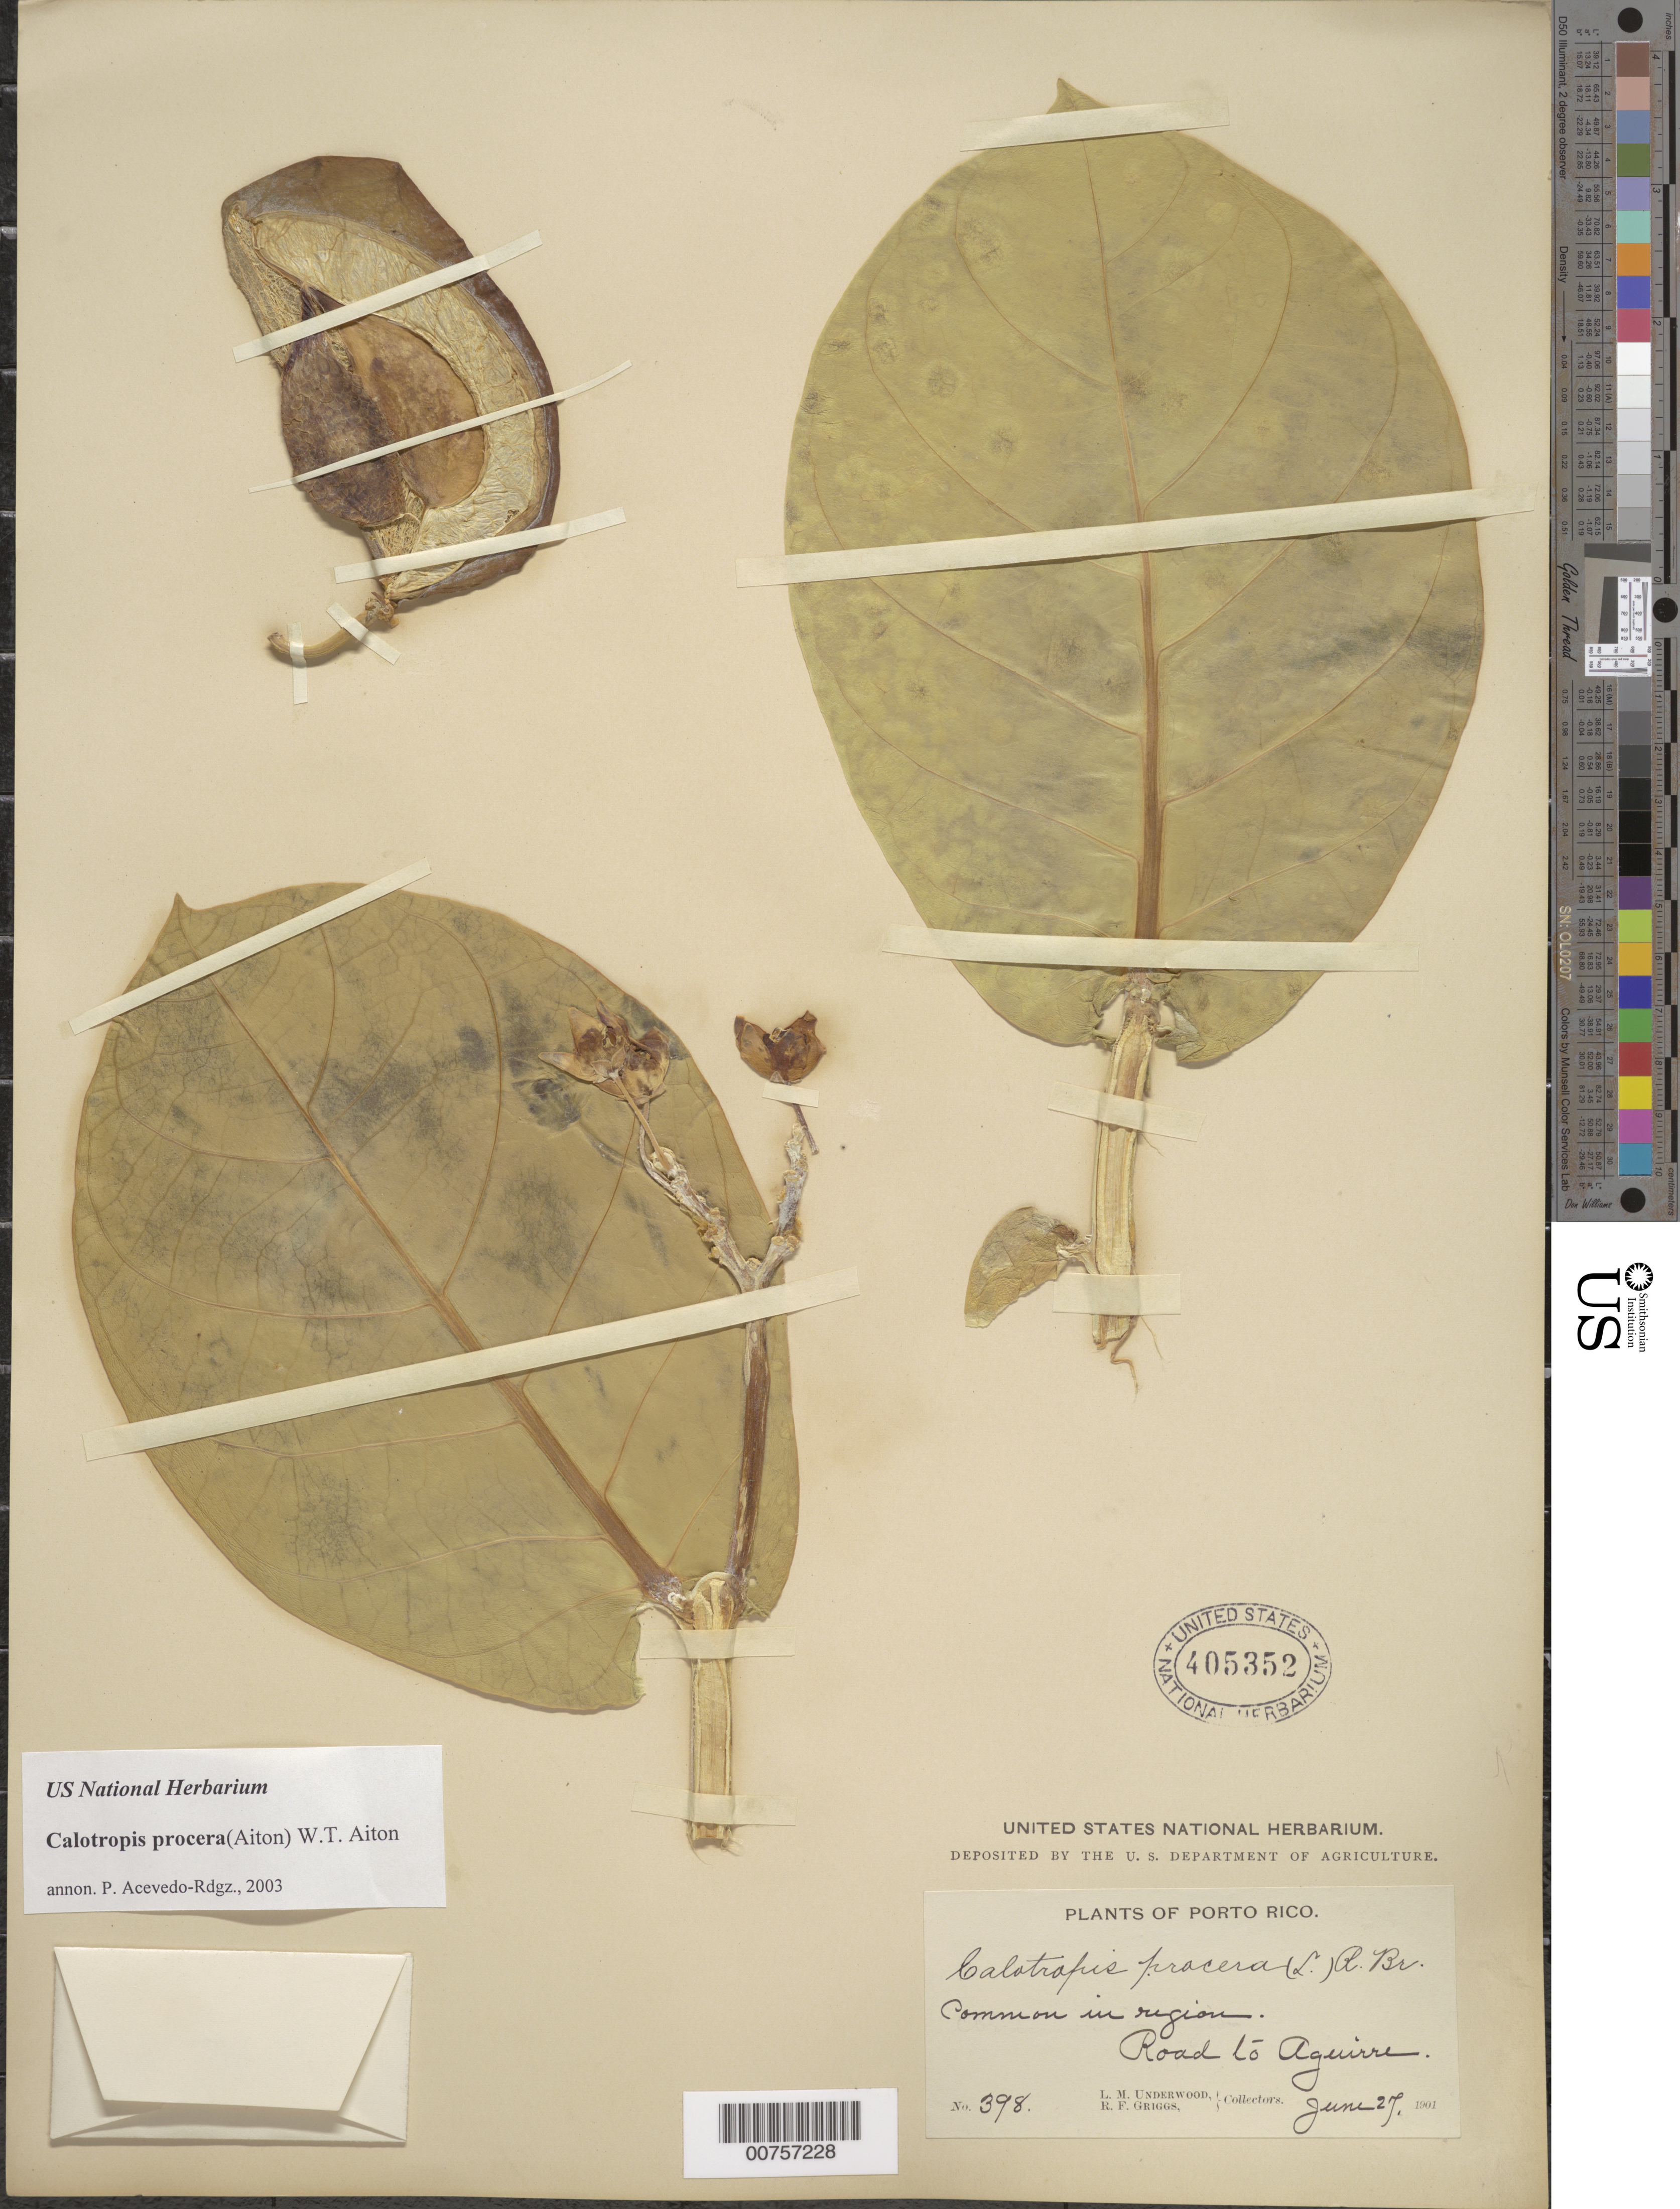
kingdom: Plantae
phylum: Tracheophyta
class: Magnoliopsida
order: Gentianales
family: Apocynaceae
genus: Calotropis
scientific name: Calotropis procera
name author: (Aiton) W.T. Aiton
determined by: Acevedo-Rodríguez, P., (BOT), Smithsonian Institution - National Museum of Natural History (UNITED STATES)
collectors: L. M. Underwood & R. F. Griggs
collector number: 398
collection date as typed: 27 Jun 1901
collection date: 1901-06-27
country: Puerto Rico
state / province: Salinas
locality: Road to Aguirre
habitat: Common in region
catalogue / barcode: US 405352